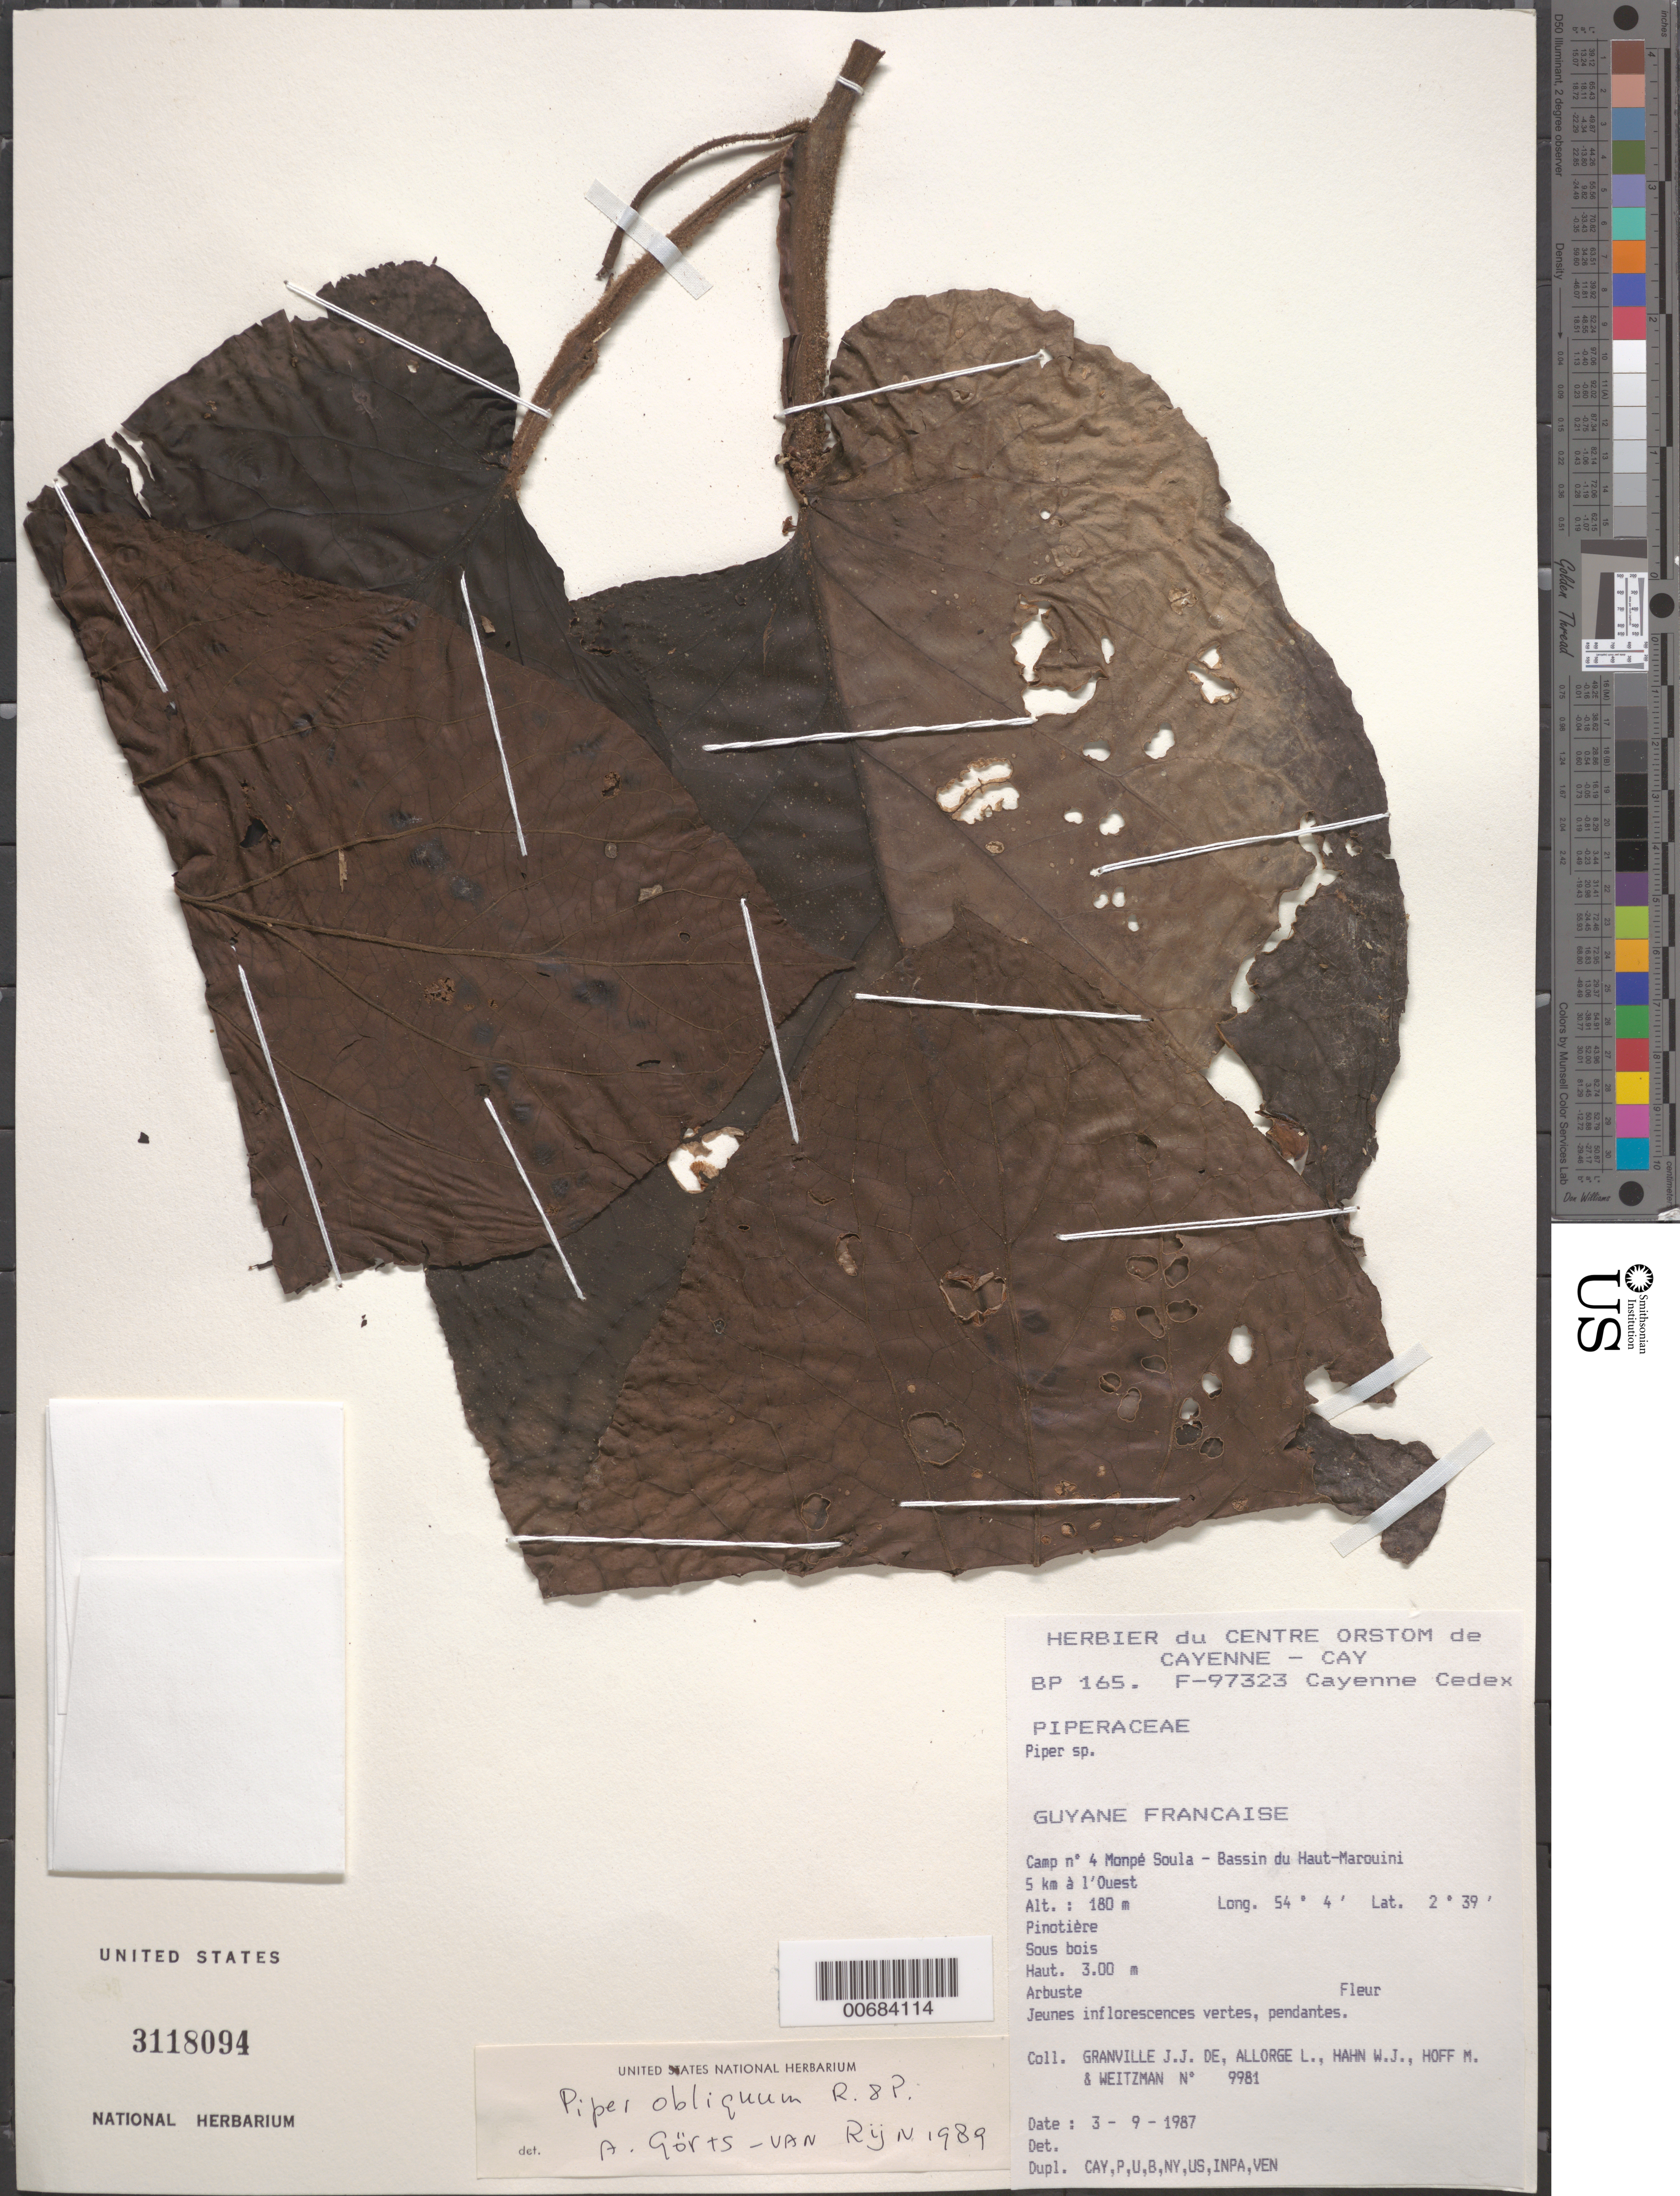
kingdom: Plantae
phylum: Tracheophyta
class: Magnoliopsida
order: Piperales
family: Piperaceae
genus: Piper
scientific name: Piper obliquum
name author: Ruiz & Pav.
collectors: J.-J. de Granville, L. Allorge, W. J. Hahn, M. Hoff & Weitzman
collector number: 9981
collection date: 1987-09-03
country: French Guiana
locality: Guyane Francaise. Camp n° 4 Monpé Soula - Bassin du Haut-Marouini 5 km à l'Ouest.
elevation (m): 180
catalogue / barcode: US 3118094